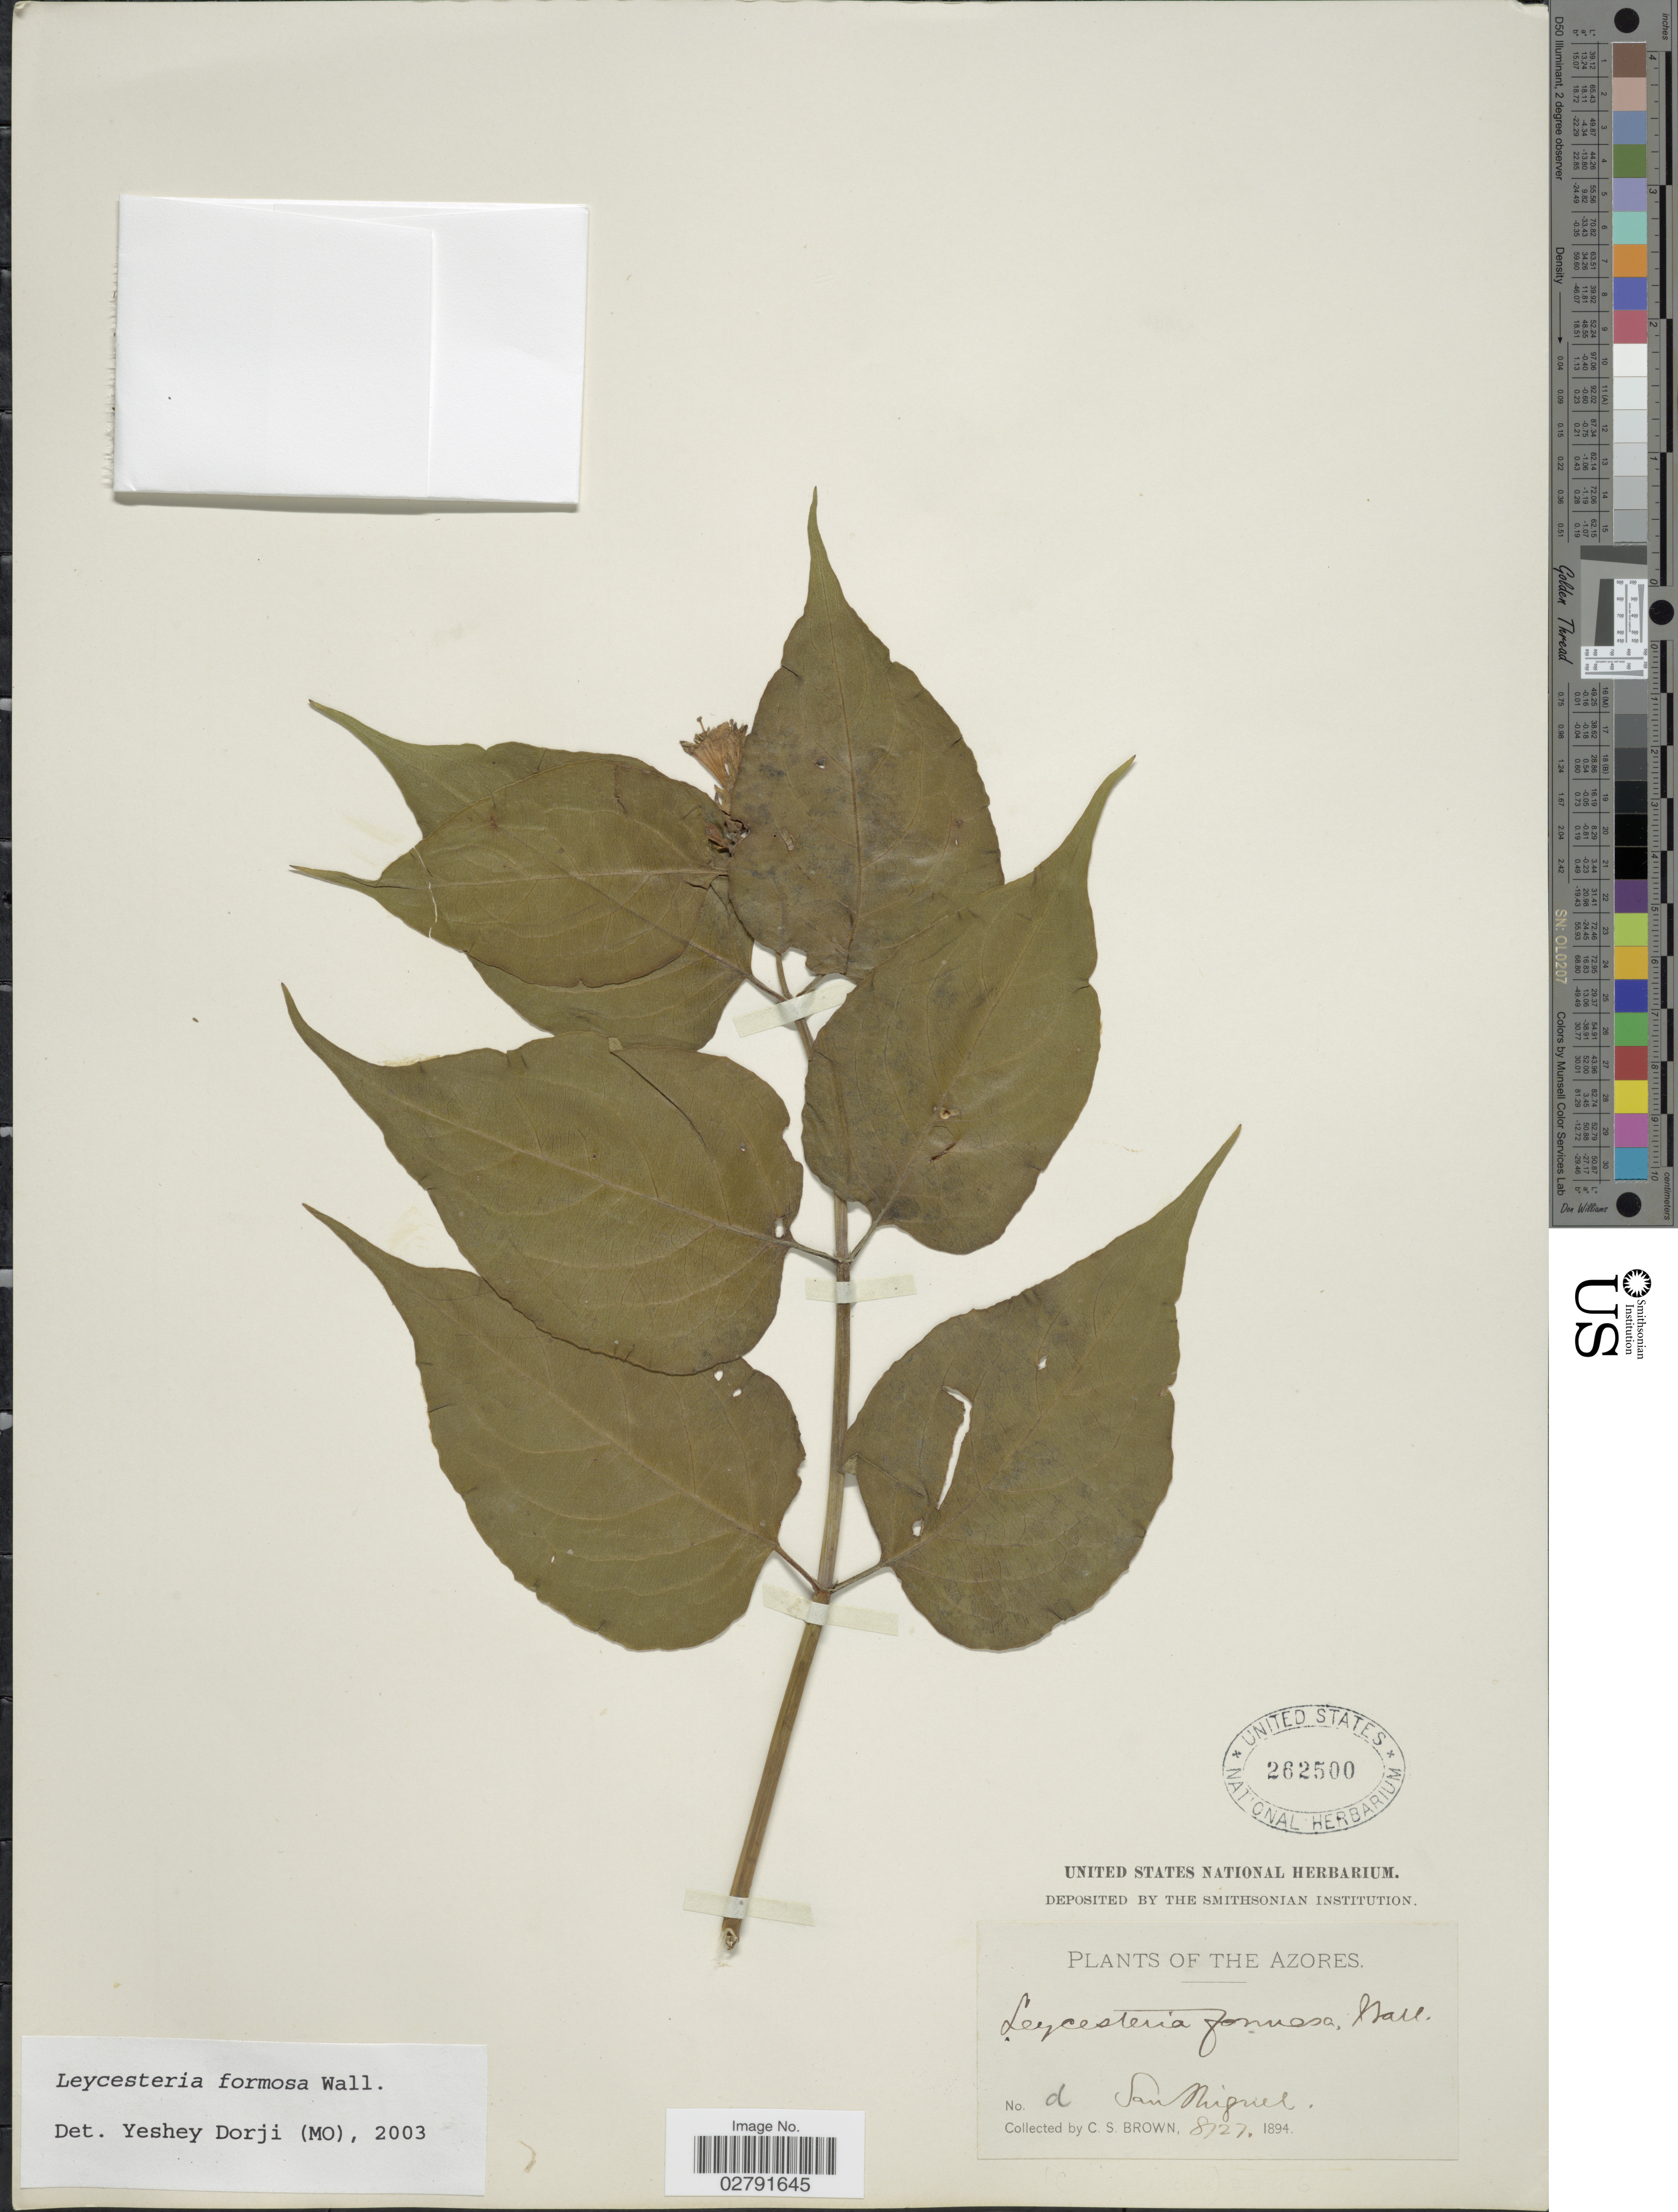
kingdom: Plantae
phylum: Tracheophyta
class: Magnoliopsida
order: Dipsacales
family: Caprifoliaceae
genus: Leycesteria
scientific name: Leycesteria formosa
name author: Wall.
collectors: C. S. Brown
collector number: d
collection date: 1894-08-27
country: Portugal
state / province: Azores (Aut. Reg.)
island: São Miguel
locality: San Miguel.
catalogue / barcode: US 262500